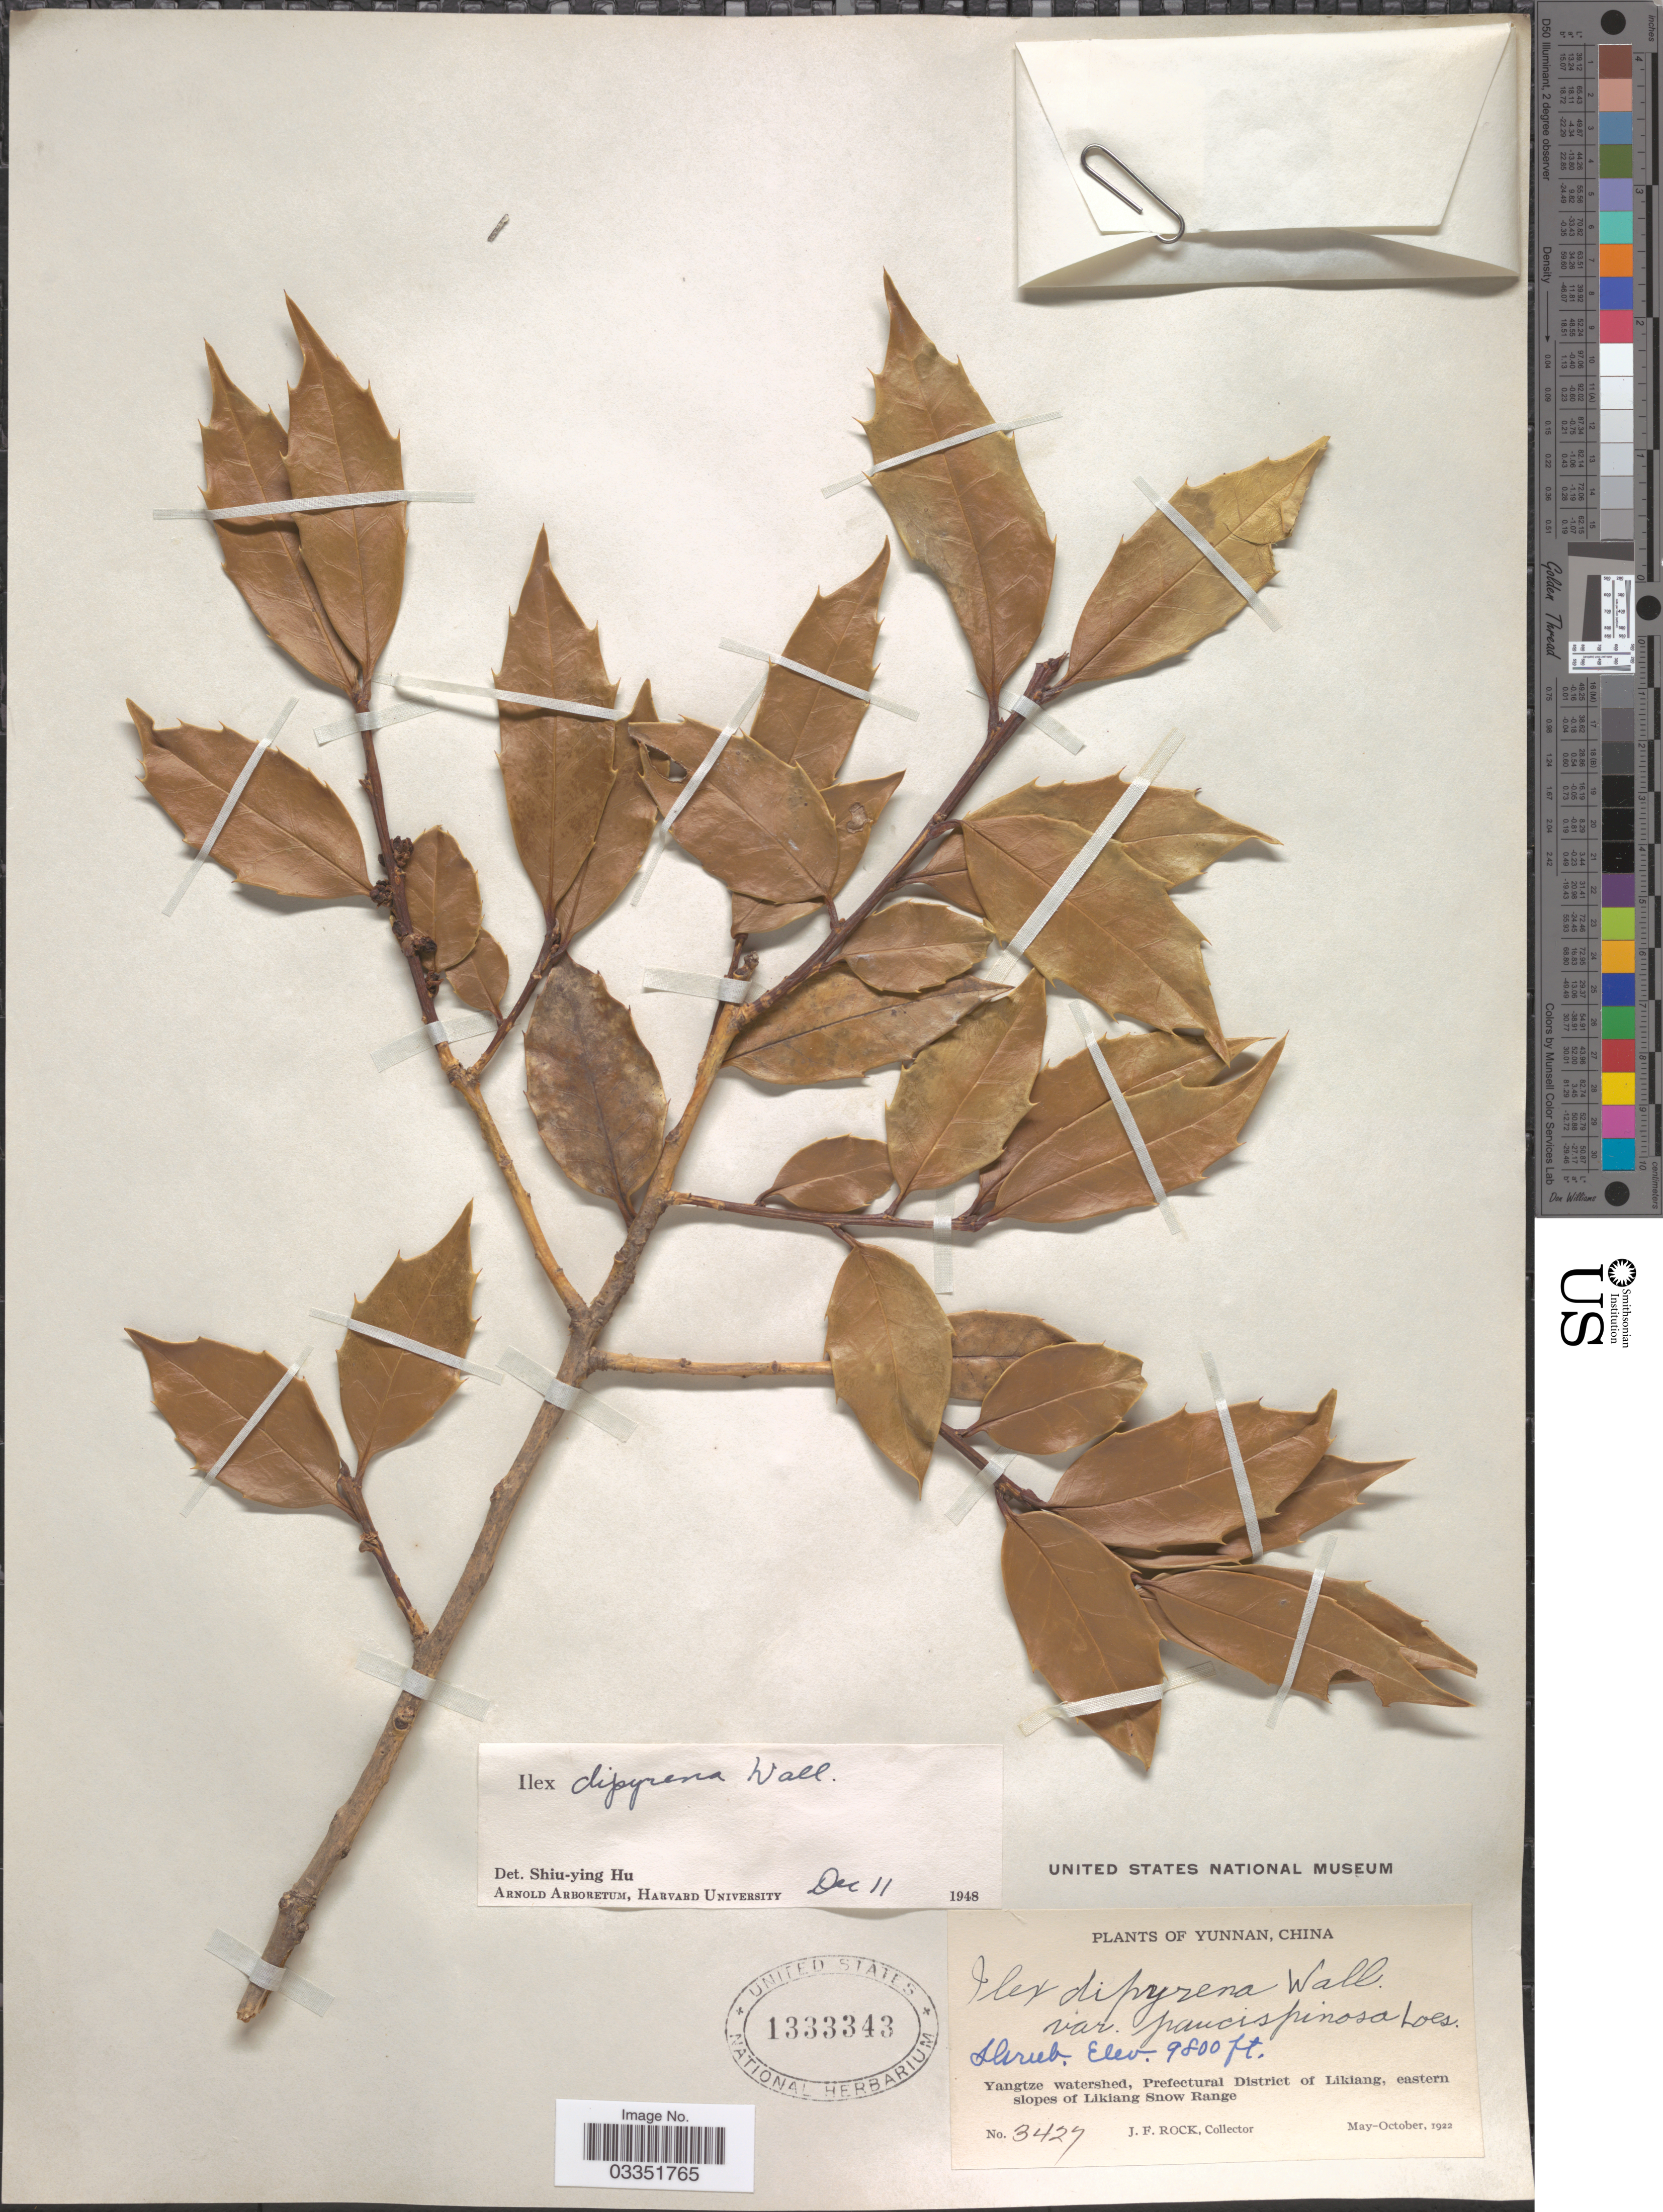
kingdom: Plantae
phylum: Tracheophyta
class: Magnoliopsida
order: Aquifoliales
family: Aquifoliaceae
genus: Ilex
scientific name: Ilex dipyrena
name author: Wall.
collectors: J. Rock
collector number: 3427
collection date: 1922-05/1922-10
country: China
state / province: Yunnan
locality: Yangtze watershed, Prefectural District of Likiang, eastern slopes of Likiang Snow Range.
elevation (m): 2987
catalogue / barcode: US 1333343